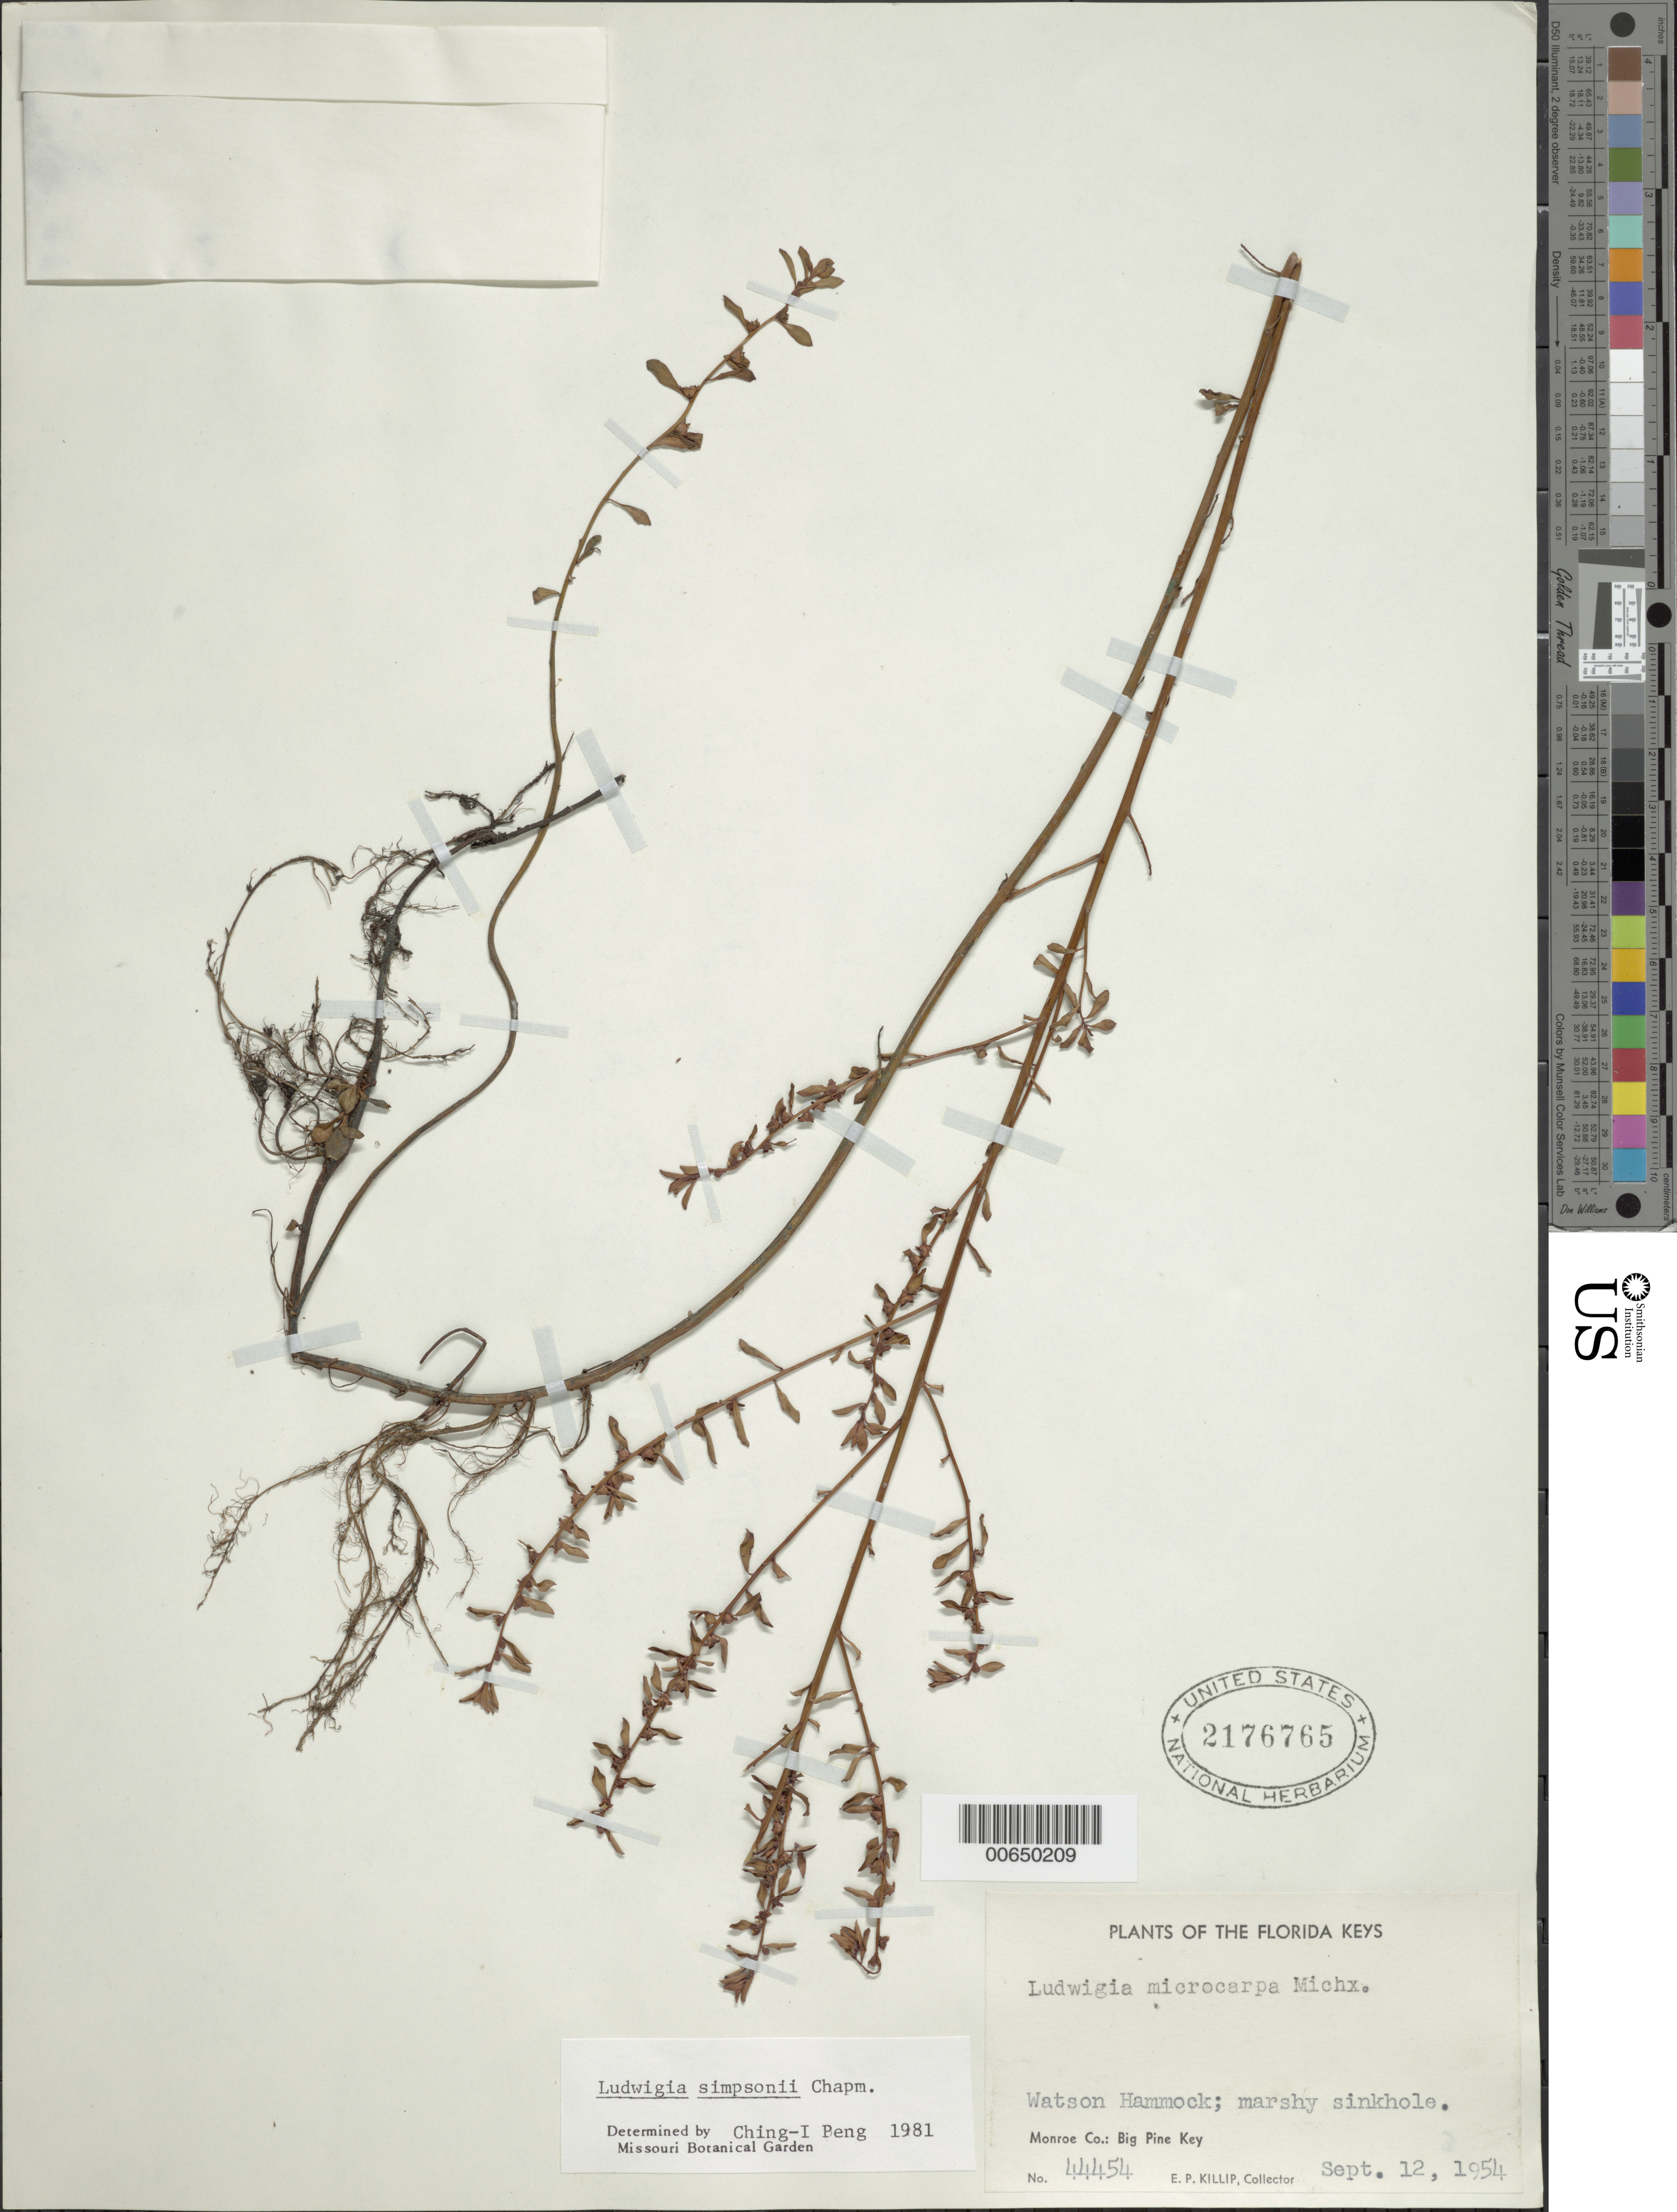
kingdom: Plantae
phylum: Tracheophyta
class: Magnoliopsida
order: Myrtales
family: Onagraceae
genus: Ludwigia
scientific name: Ludwigia simpsonii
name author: Chapm.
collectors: E. P. Killip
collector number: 44454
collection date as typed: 12 Sep 1954 or 09 Dec 1954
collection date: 1954-09-12 or 1954-12-09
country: United States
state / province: Florida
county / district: Monroe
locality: Watson Hammock; Big Pine Key.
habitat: Marshy sinkhole.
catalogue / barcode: US 2176765